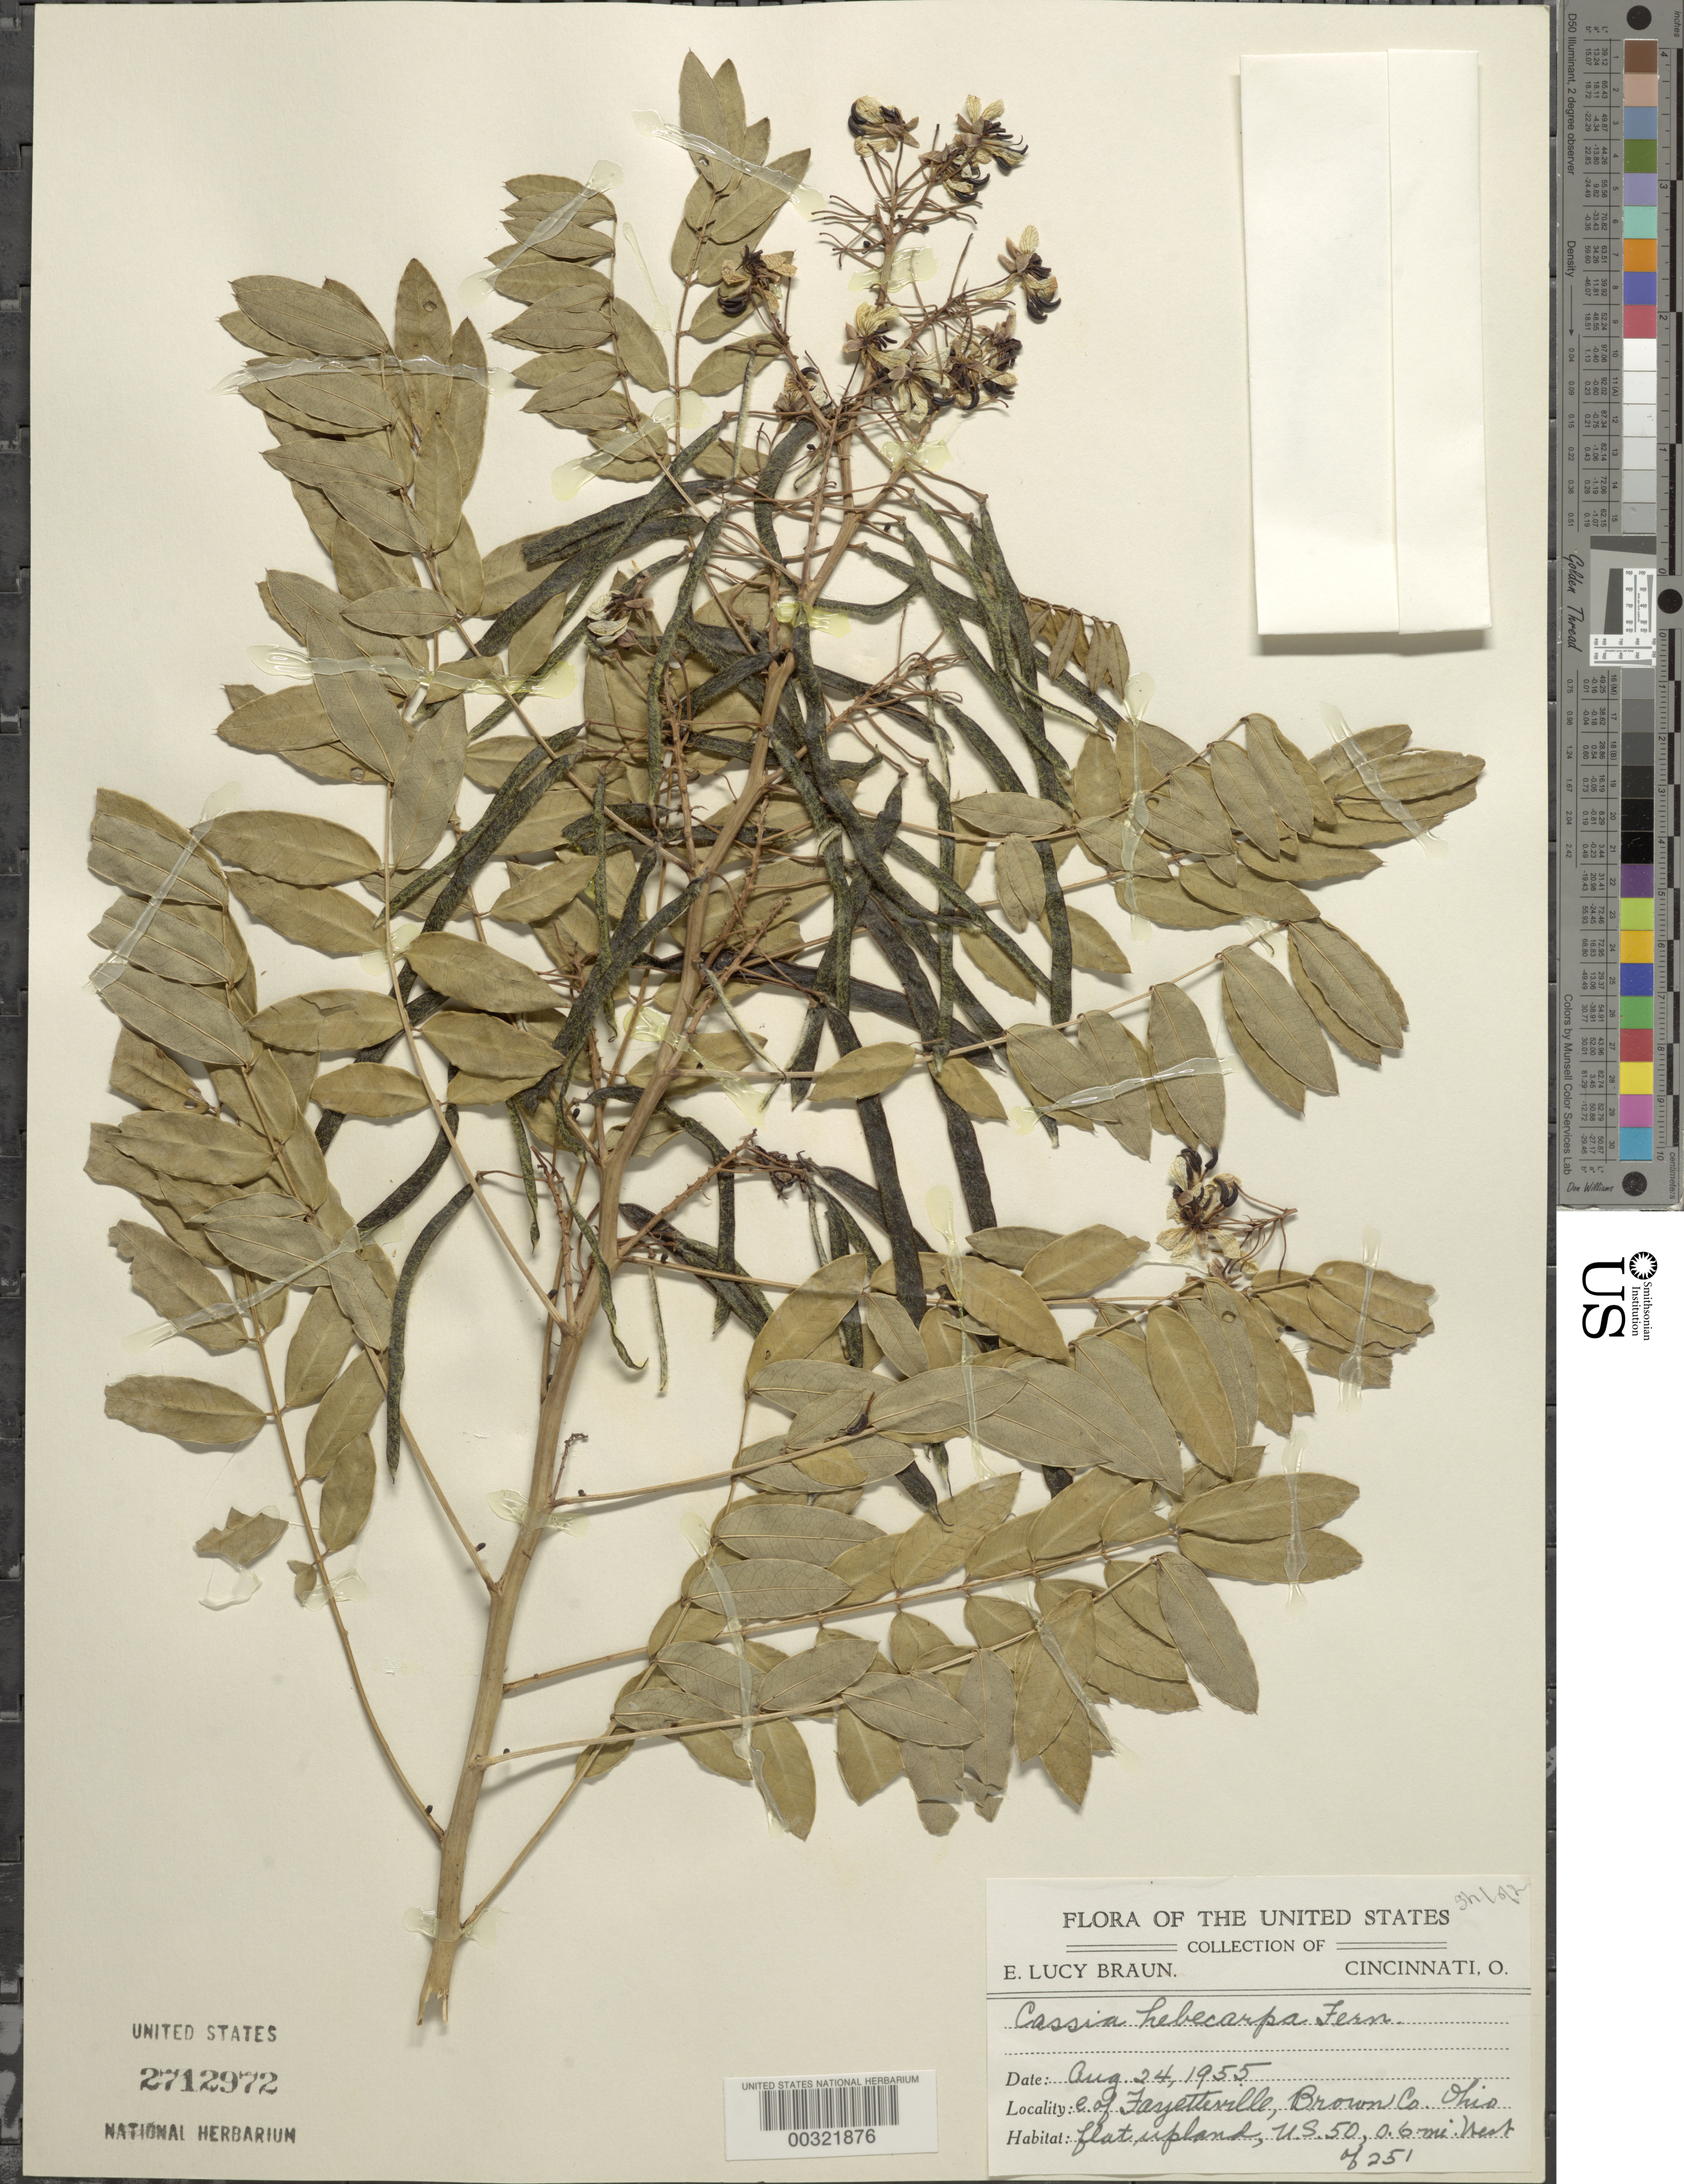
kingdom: Plantae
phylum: Tracheophyta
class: Magnoliopsida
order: Fabales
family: Fabaceae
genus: Senna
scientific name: Senna hebecarpa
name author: (Fernald) H.S. Irwin & Barneby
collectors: E. L. Braun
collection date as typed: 24 Aug 1955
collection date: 1955-08-24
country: United States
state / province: Ohio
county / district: Brown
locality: E of fayetteville, us 50, 0.6 mi w of 251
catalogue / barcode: US 2712972